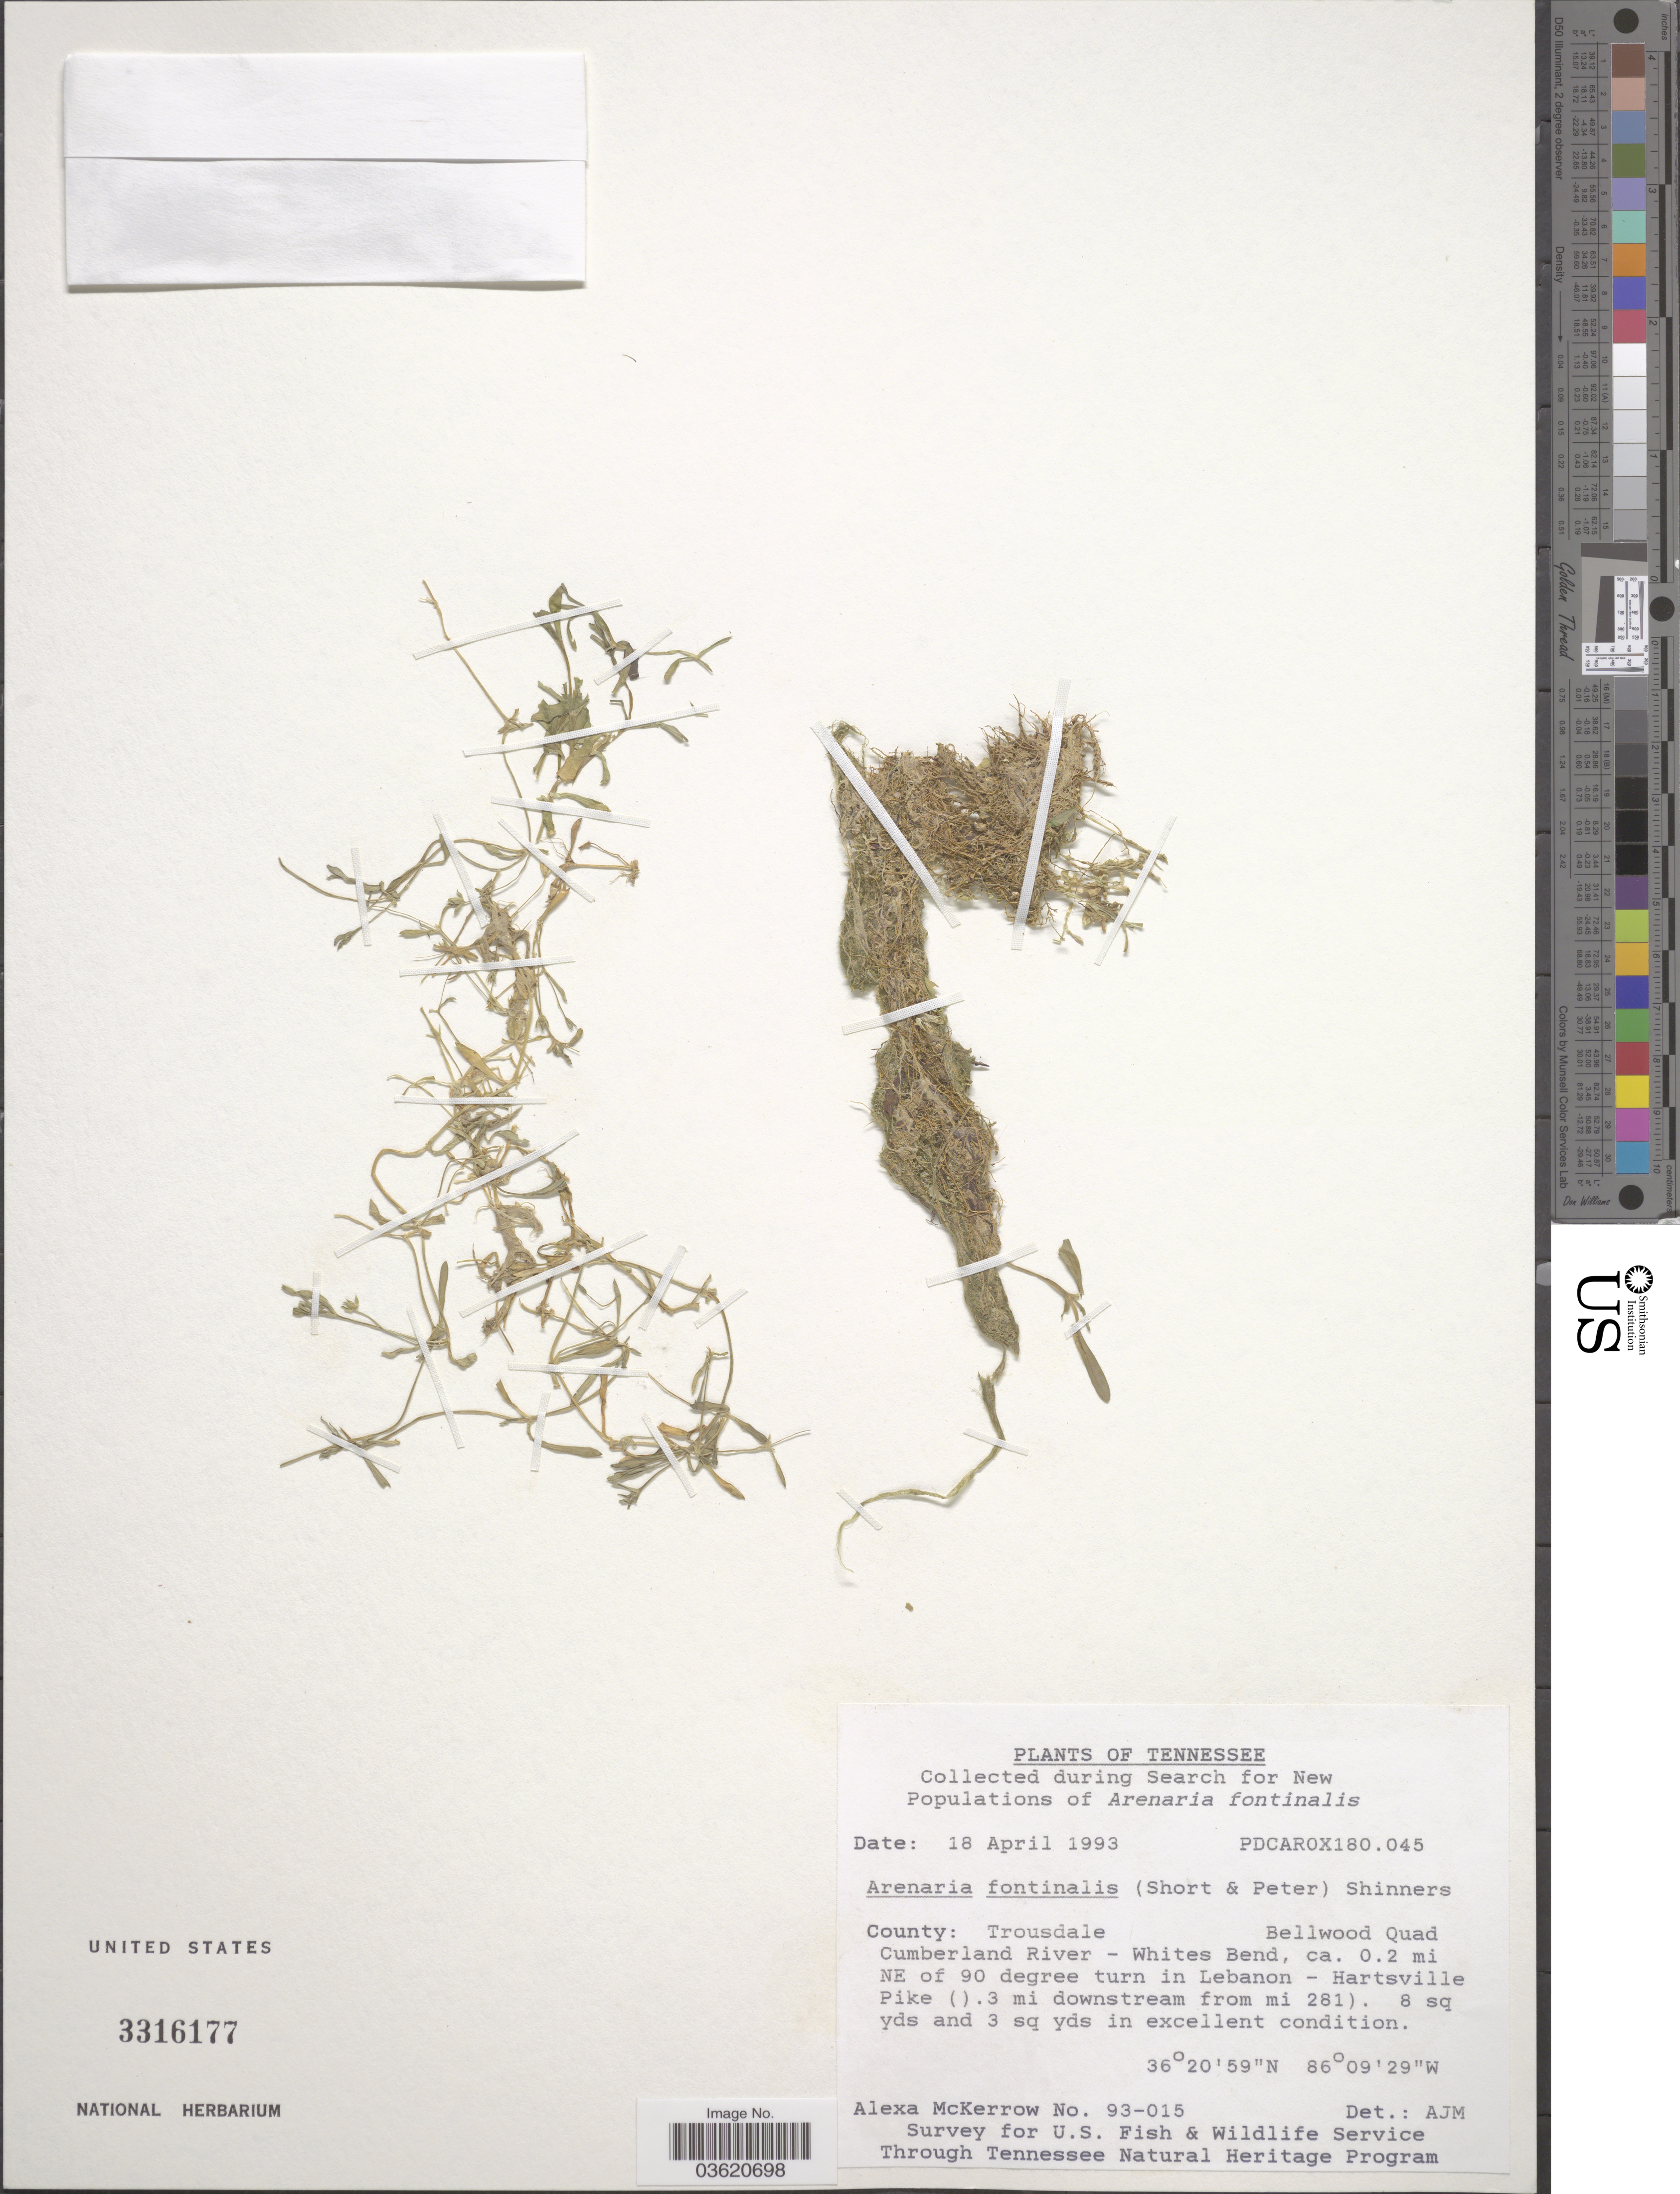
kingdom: Plantae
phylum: Tracheophyta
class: Magnoliopsida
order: Caryophyllales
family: Caryophyllaceae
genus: Arenaria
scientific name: Arenaria fontinalis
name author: (Short & R. Peter) Shinners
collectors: A. McKerrow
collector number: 93-015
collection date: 1993-04-18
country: United States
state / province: Tennessee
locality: Couinty: Trousdale Bellwood Quad. Cumberland River - Whites Bend, ca. 0.2 mi NE of 90 degree turn in Lebanon - Hartsville Pike ().3 mi downstream from mi 281).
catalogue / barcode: US 3316177